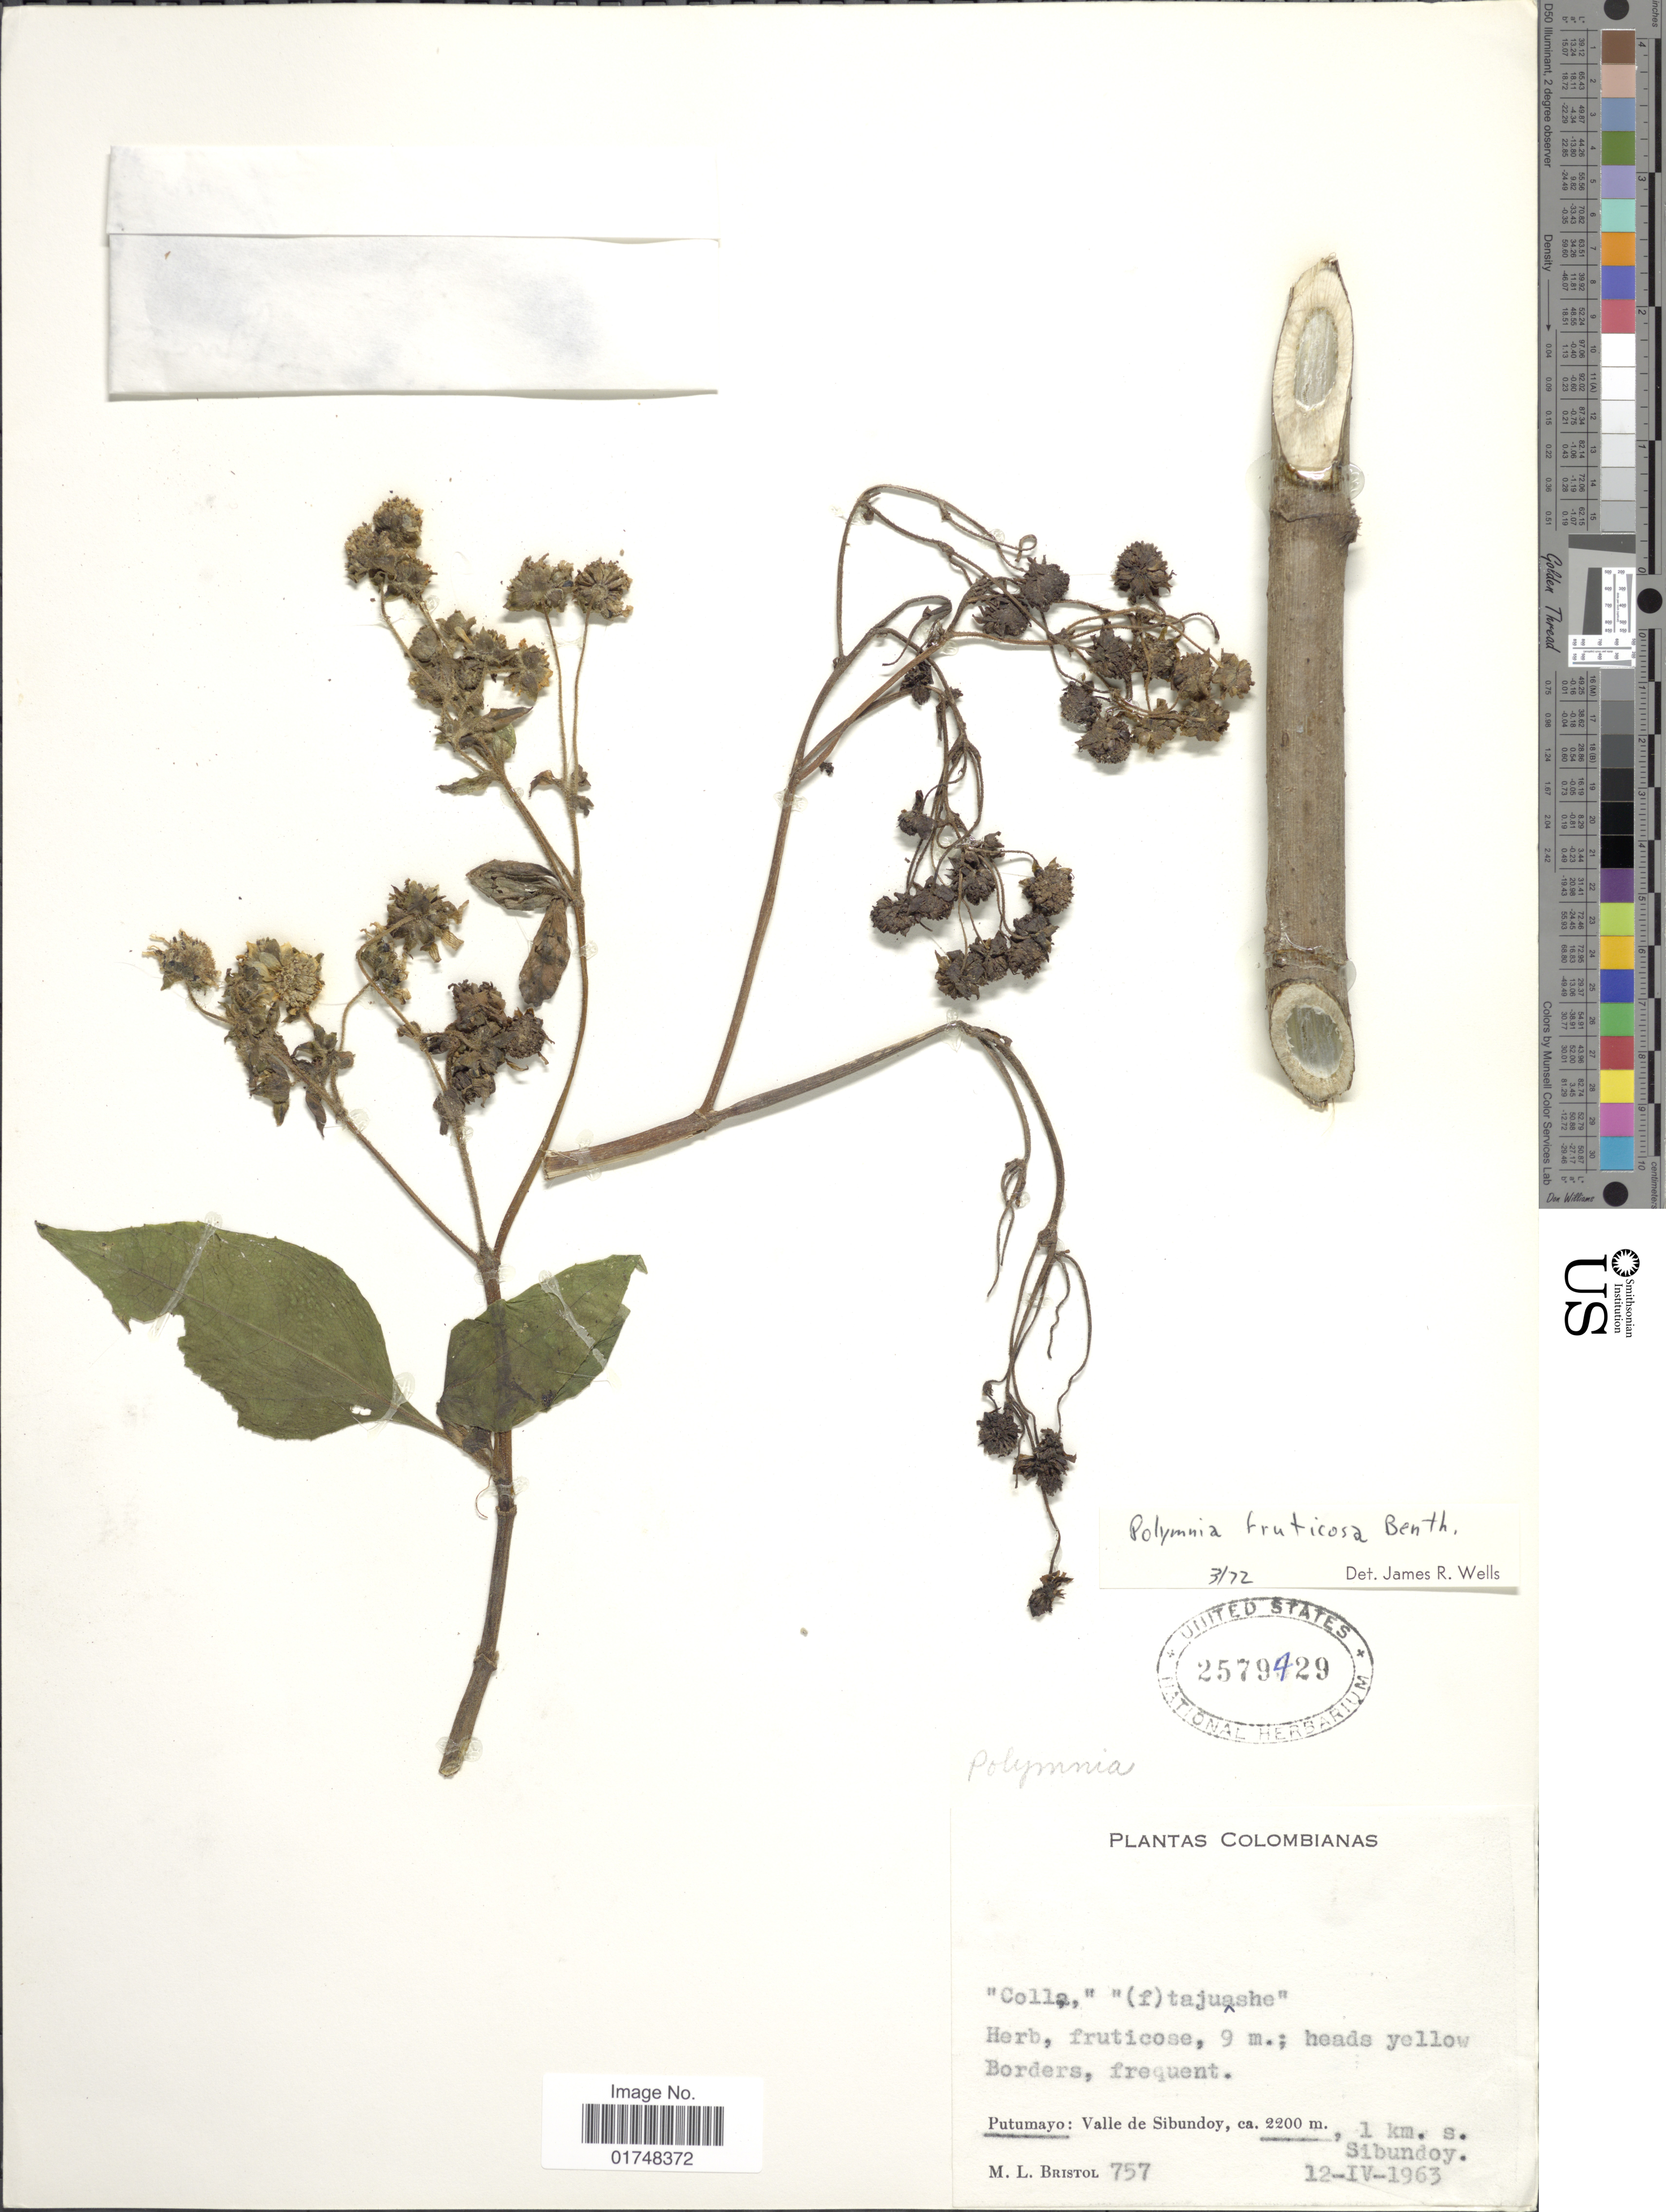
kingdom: Plantae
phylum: Tracheophyta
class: Magnoliopsida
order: Asterales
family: Asteraceae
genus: Smallanthus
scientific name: Smallanthus fruticosus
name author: (Benth.) H. Rob.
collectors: M. L. Bristol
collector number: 757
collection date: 1963-04-12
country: Colombia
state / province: Putumayo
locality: Valle de Sibundoy, 1 km s. Sibundoy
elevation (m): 2200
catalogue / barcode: US 2579429